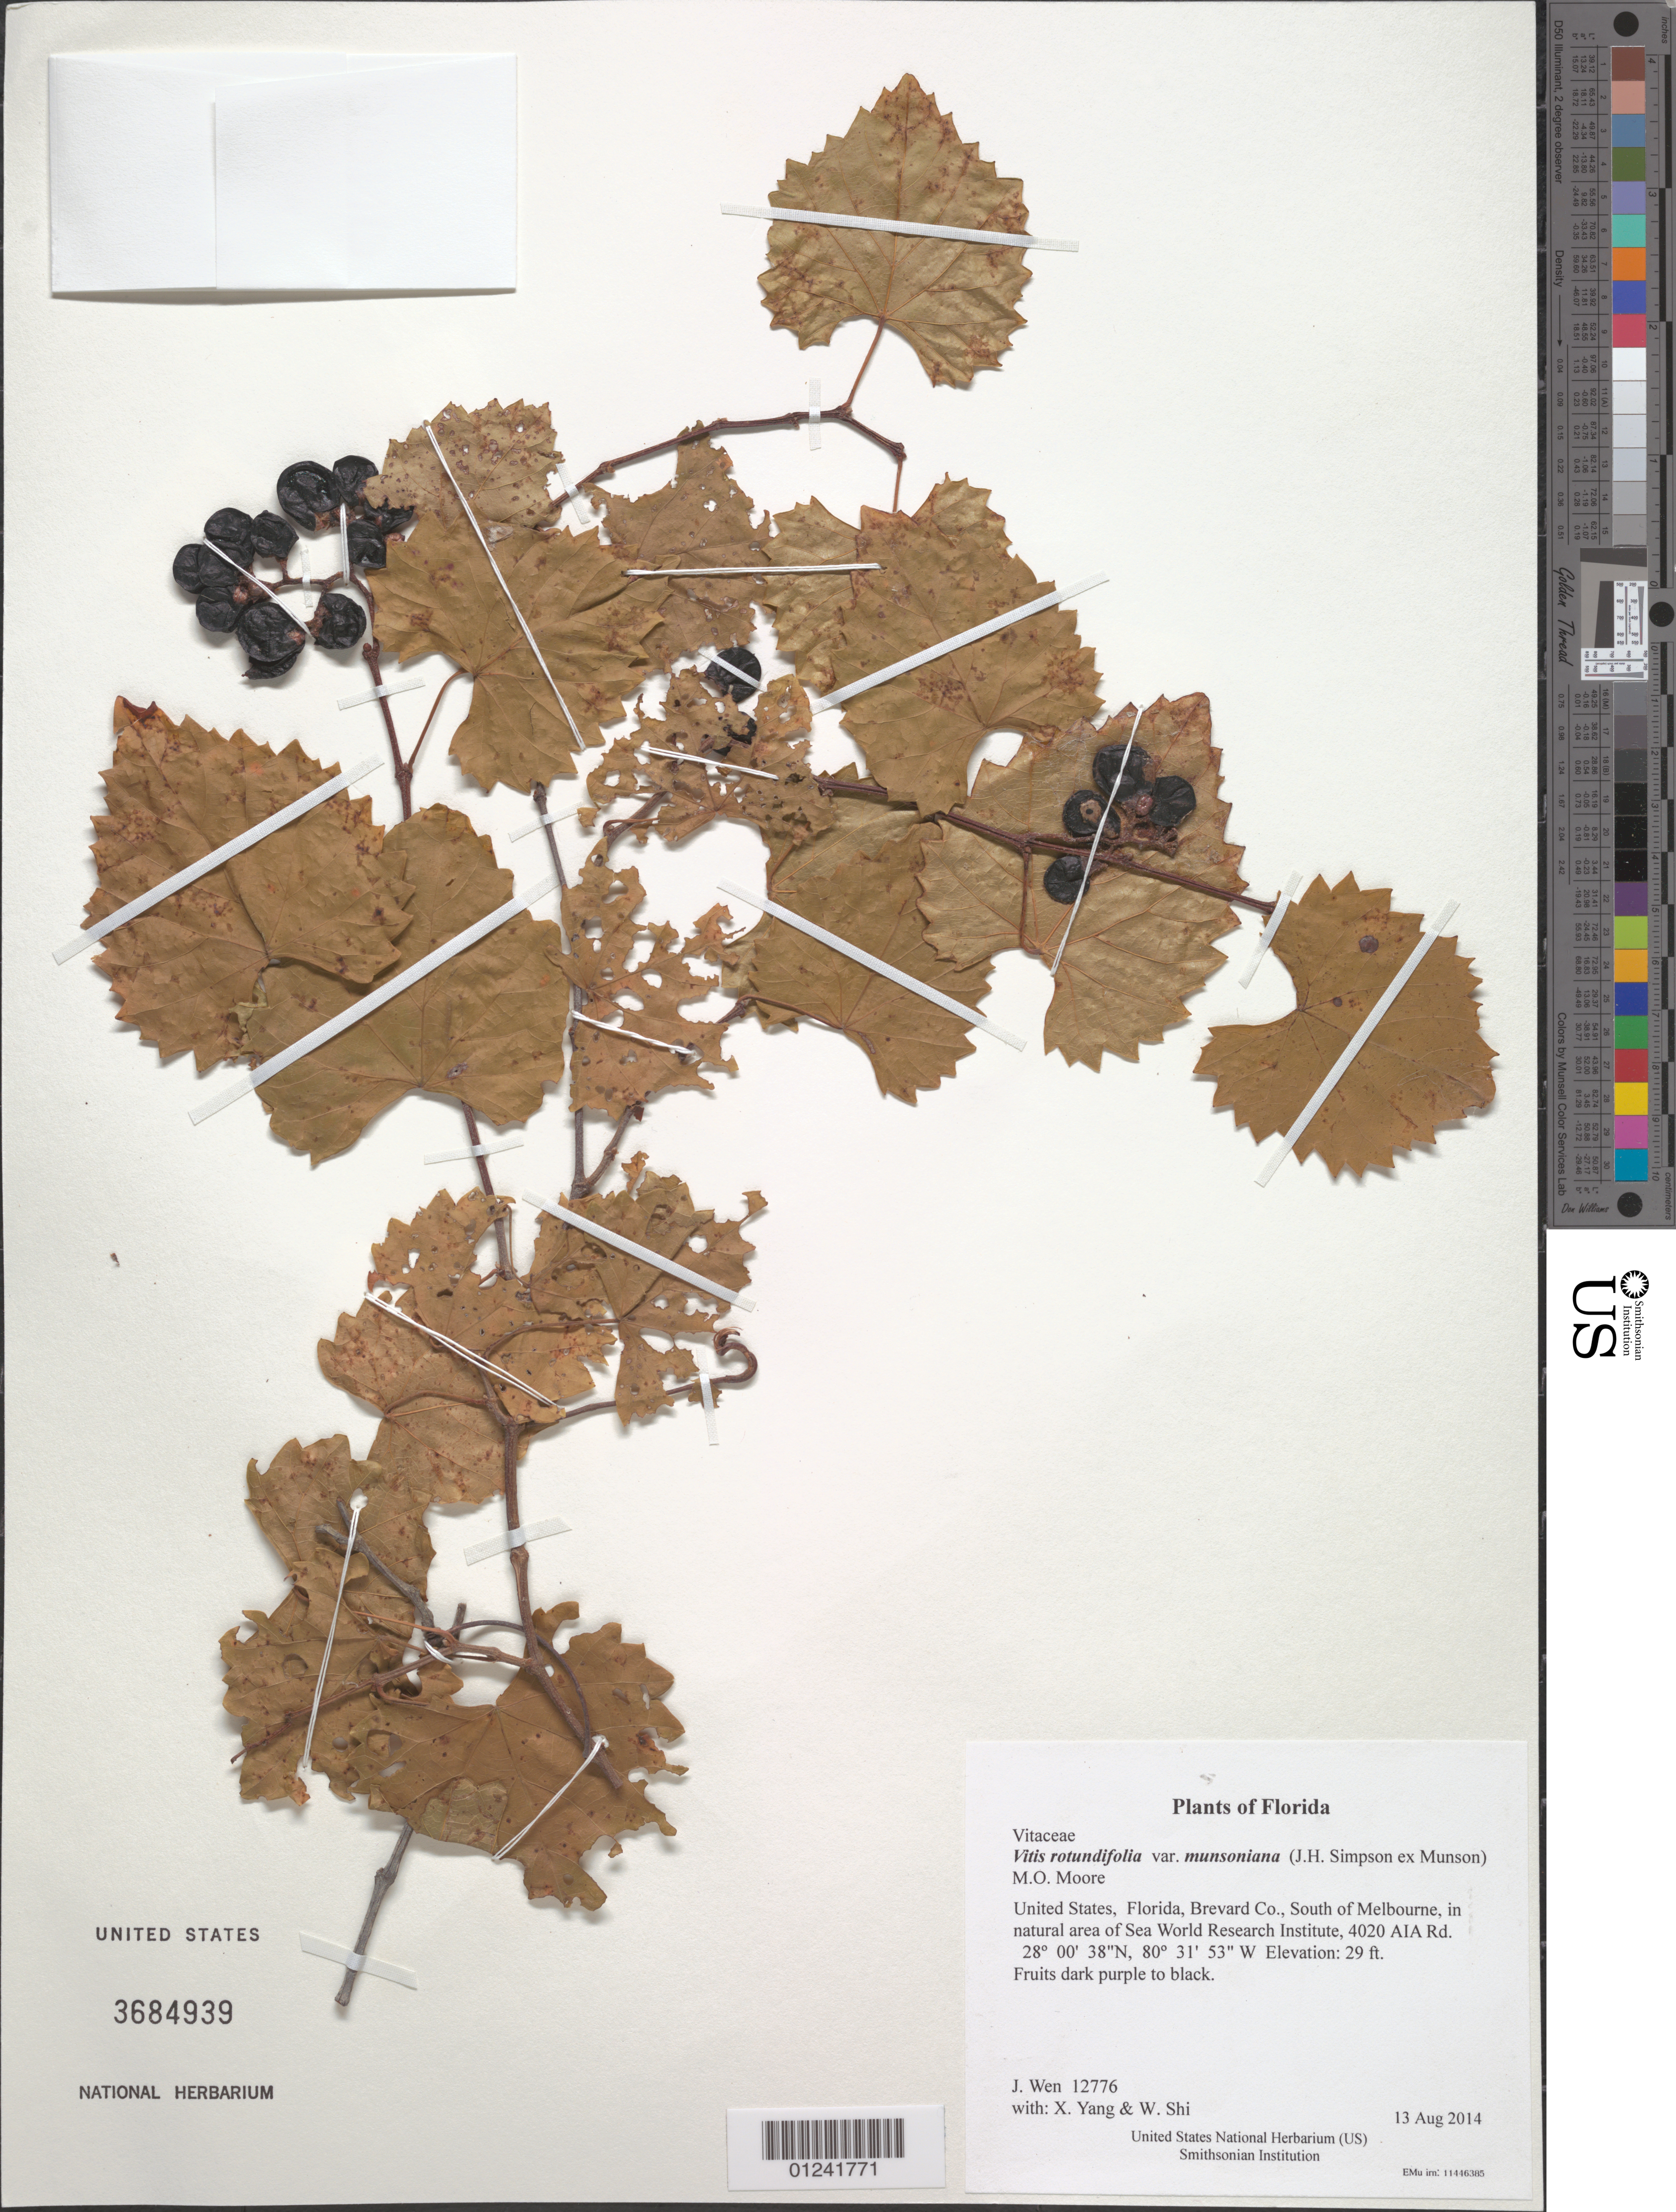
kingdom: Plantae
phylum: Tracheophyta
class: Magnoliopsida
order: Vitales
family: Vitaceae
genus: Vitis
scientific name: Vitis rotundifolia var. munsoniana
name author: (J.H. Simpson ex Munson) M.O. Moore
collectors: J. Wen, X. Yang & W. Shi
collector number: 12776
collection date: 2014-08-13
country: United States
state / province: Florida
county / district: Brevard Co.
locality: South of Melbourne, in natural area of Sea World Research Institute, 4020 AIA Rd.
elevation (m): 9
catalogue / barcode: US 3684939